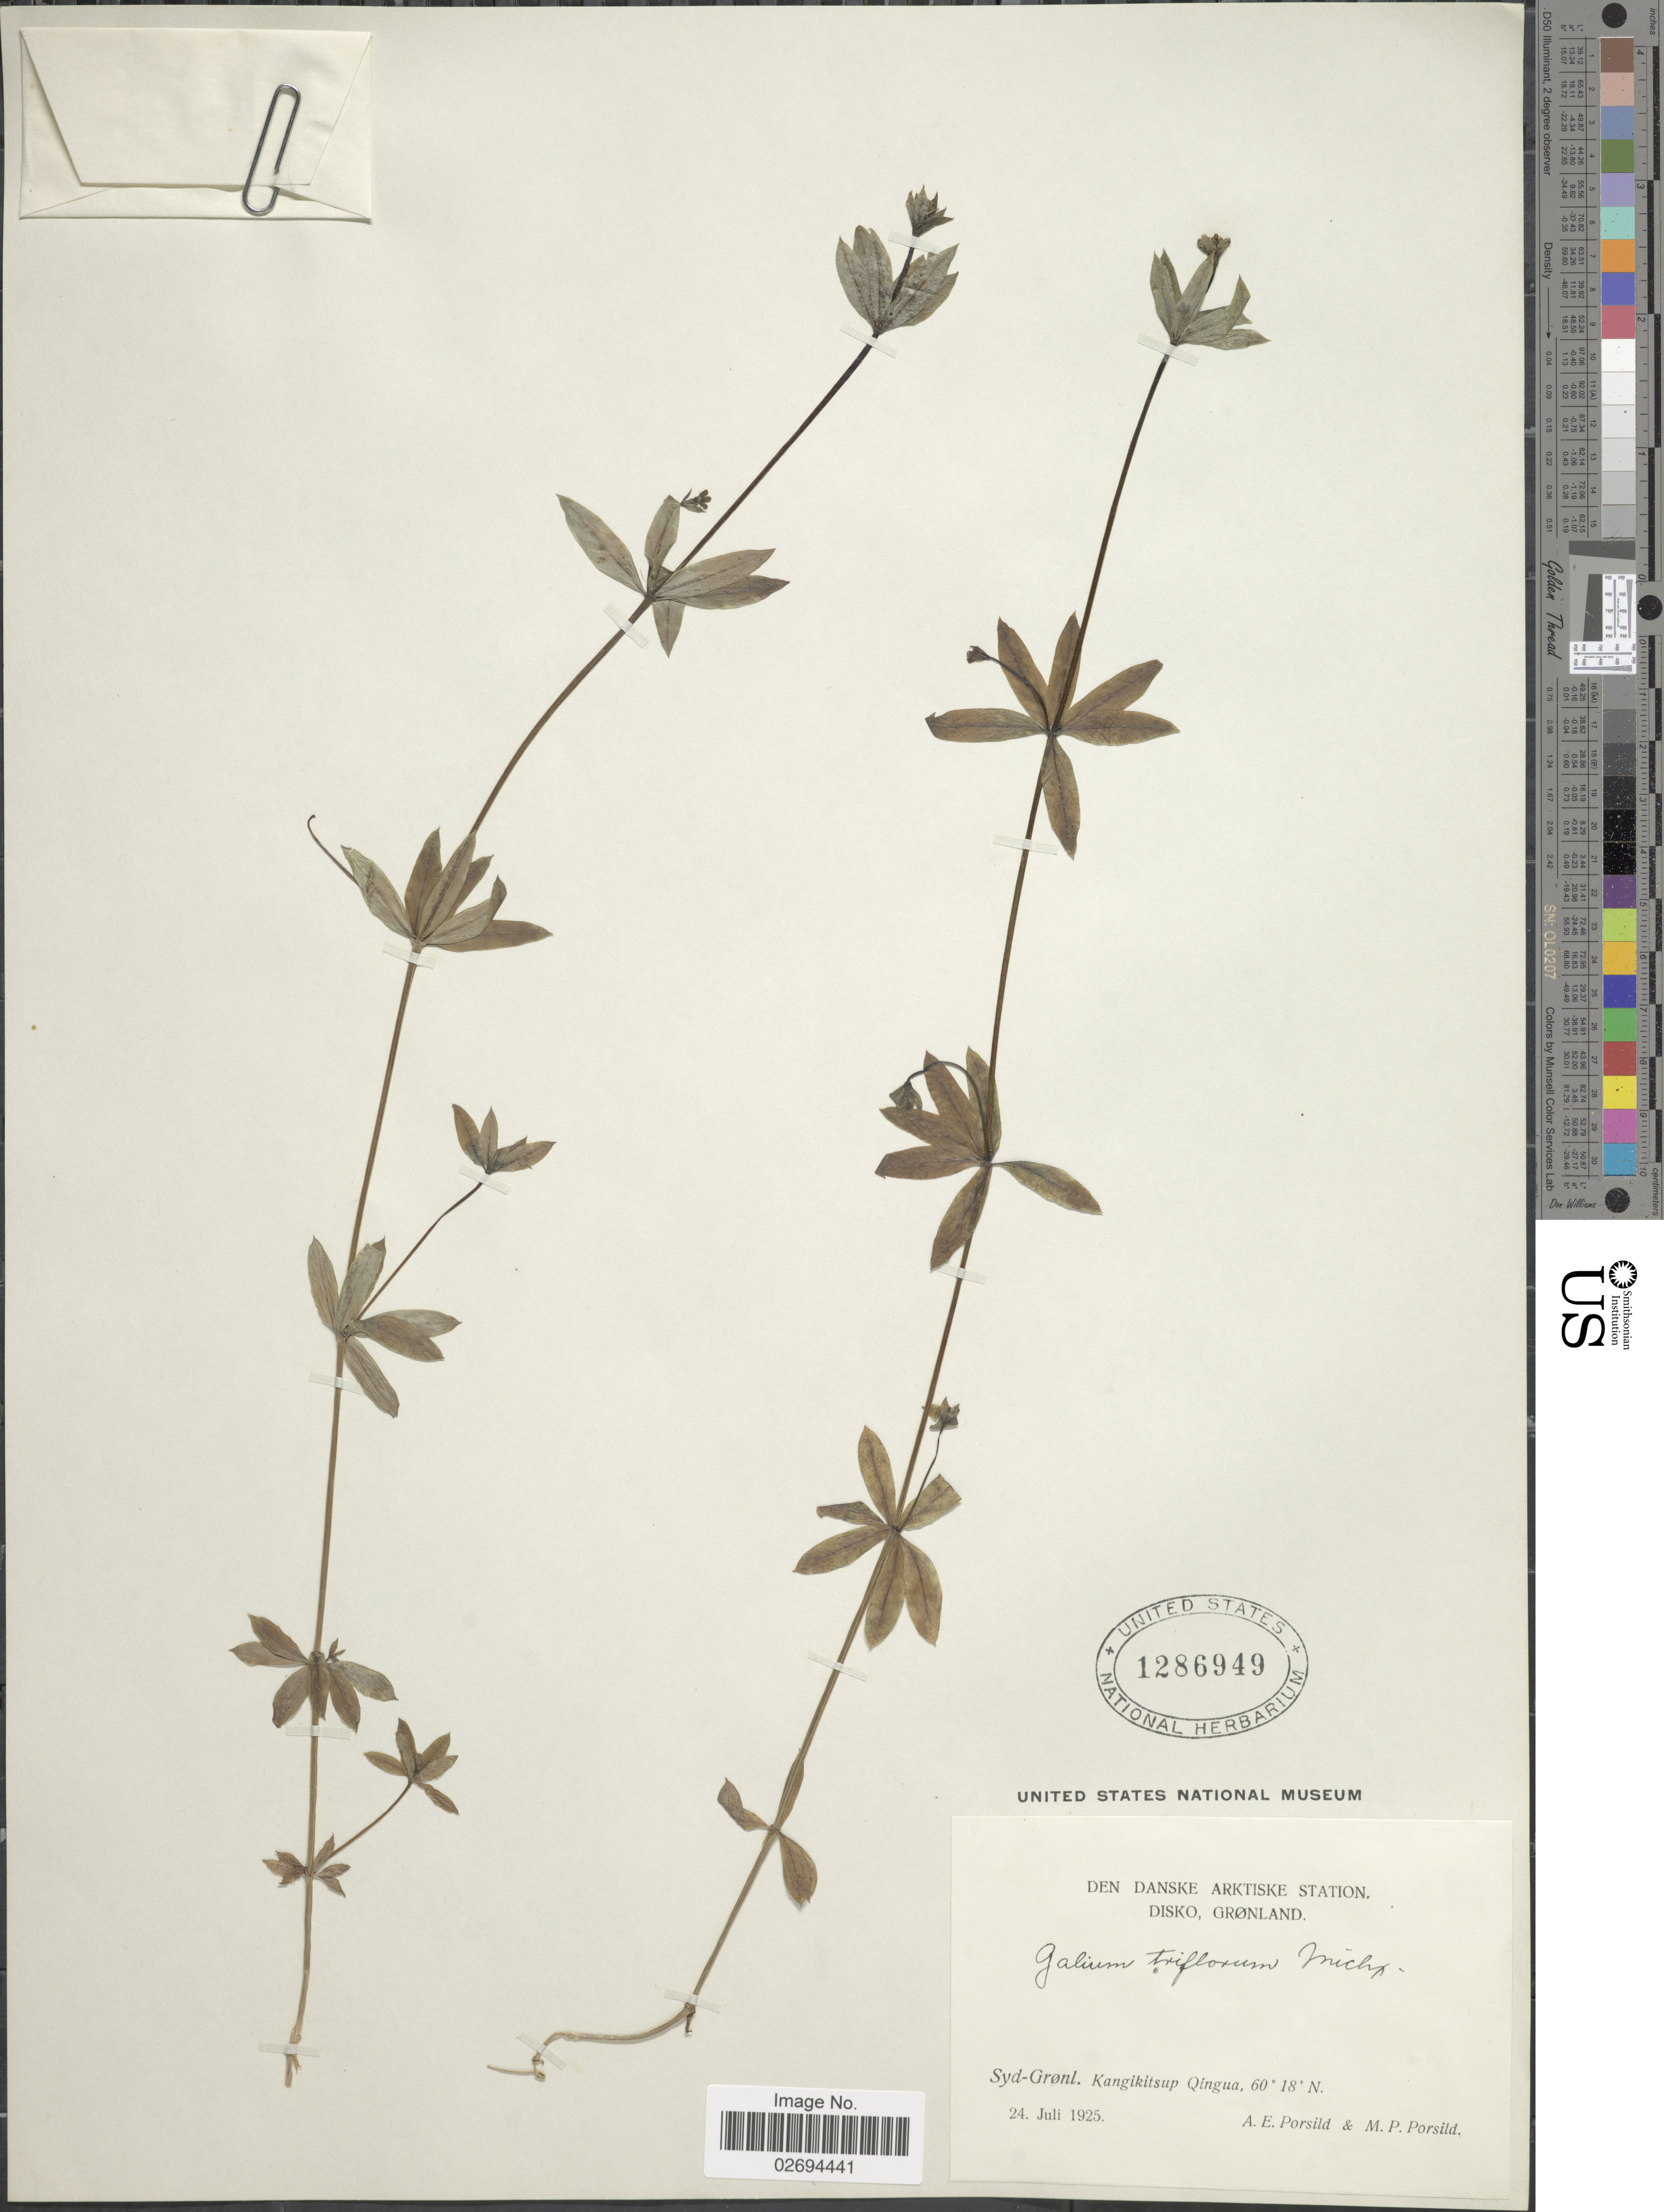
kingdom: Plantae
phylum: Tracheophyta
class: Magnoliopsida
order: Gentianales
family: Rubiaceae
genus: Galium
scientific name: Galium triflorum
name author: Michx.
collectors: A. E. Porsild & M. P. Porsild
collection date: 1925-07-24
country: Greenland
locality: Syd-Grønl. Kangikitsup Qingua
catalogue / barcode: US 1286949